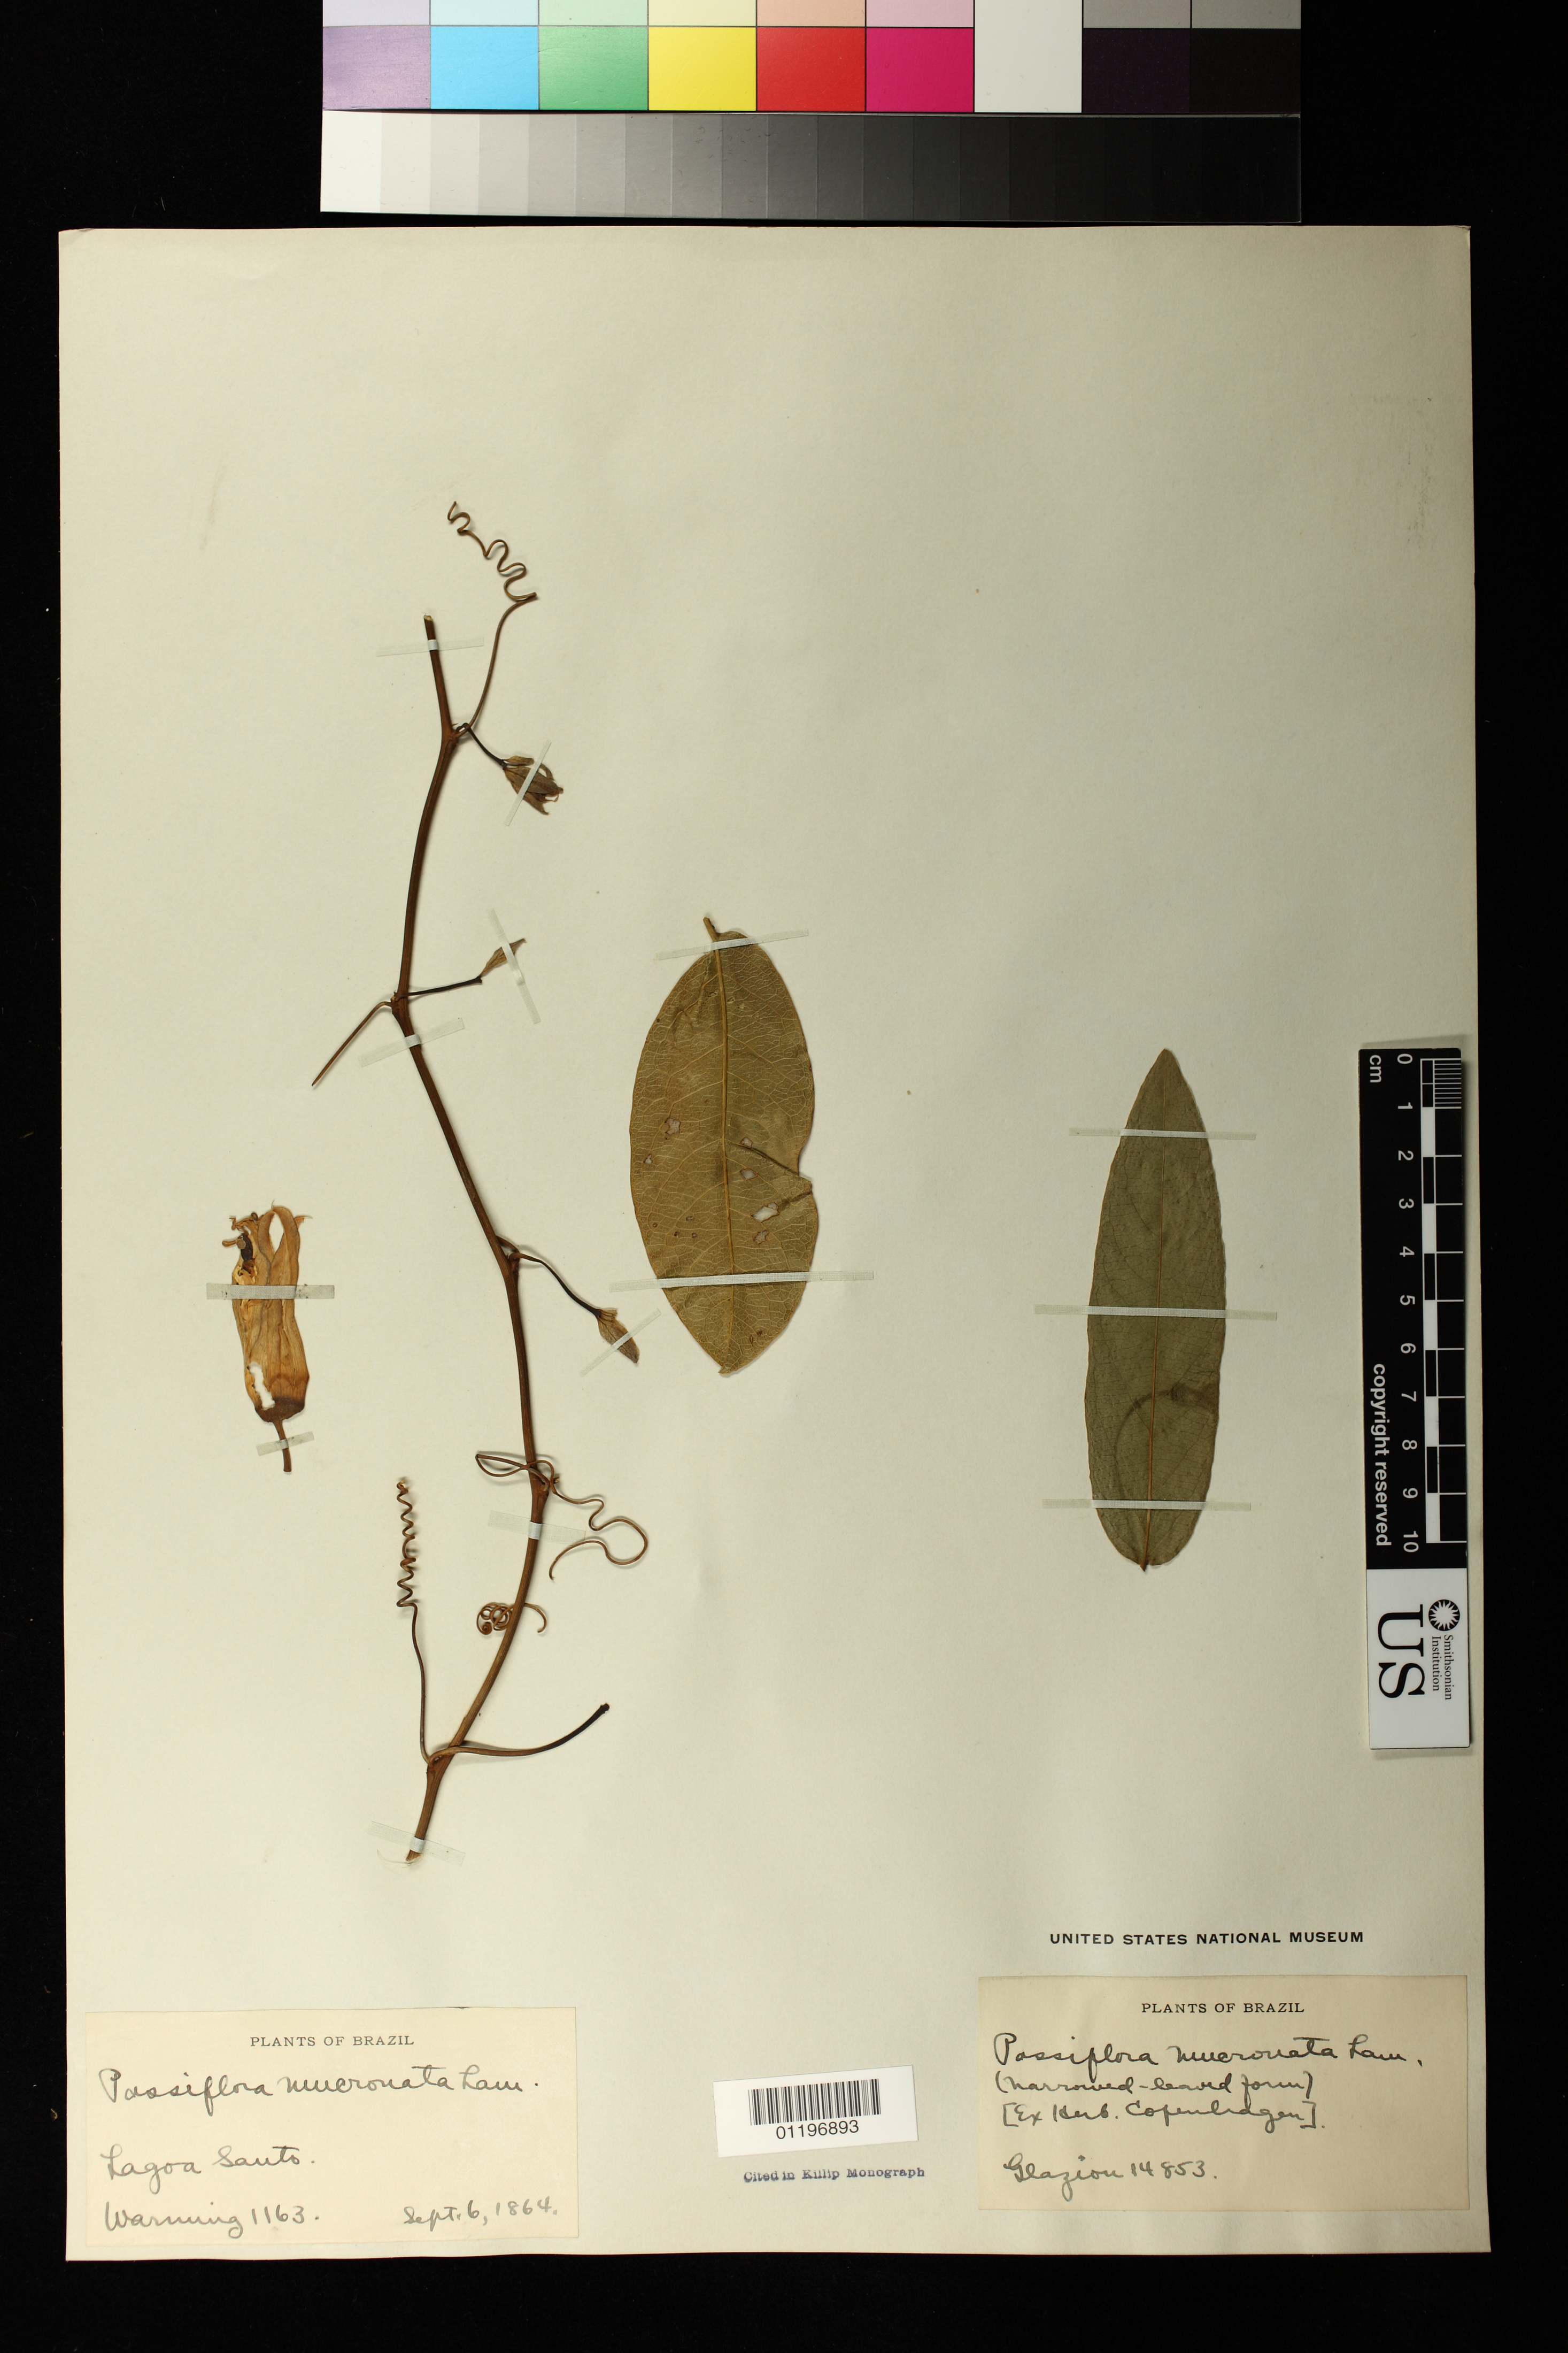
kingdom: Plantae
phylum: Tracheophyta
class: Magnoliopsida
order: Malpighiales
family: Passifloraceae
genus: Passiflora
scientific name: Passiflora silvestris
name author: Vell.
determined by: Strong, Mark T., (BOT), Smithsonian Institution - National Museum of Natural History (UNITED STATES)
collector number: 1163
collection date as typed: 06 Sep 1864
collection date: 1864-09-06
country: Brazil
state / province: Minas Gerais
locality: Lagoa Santa